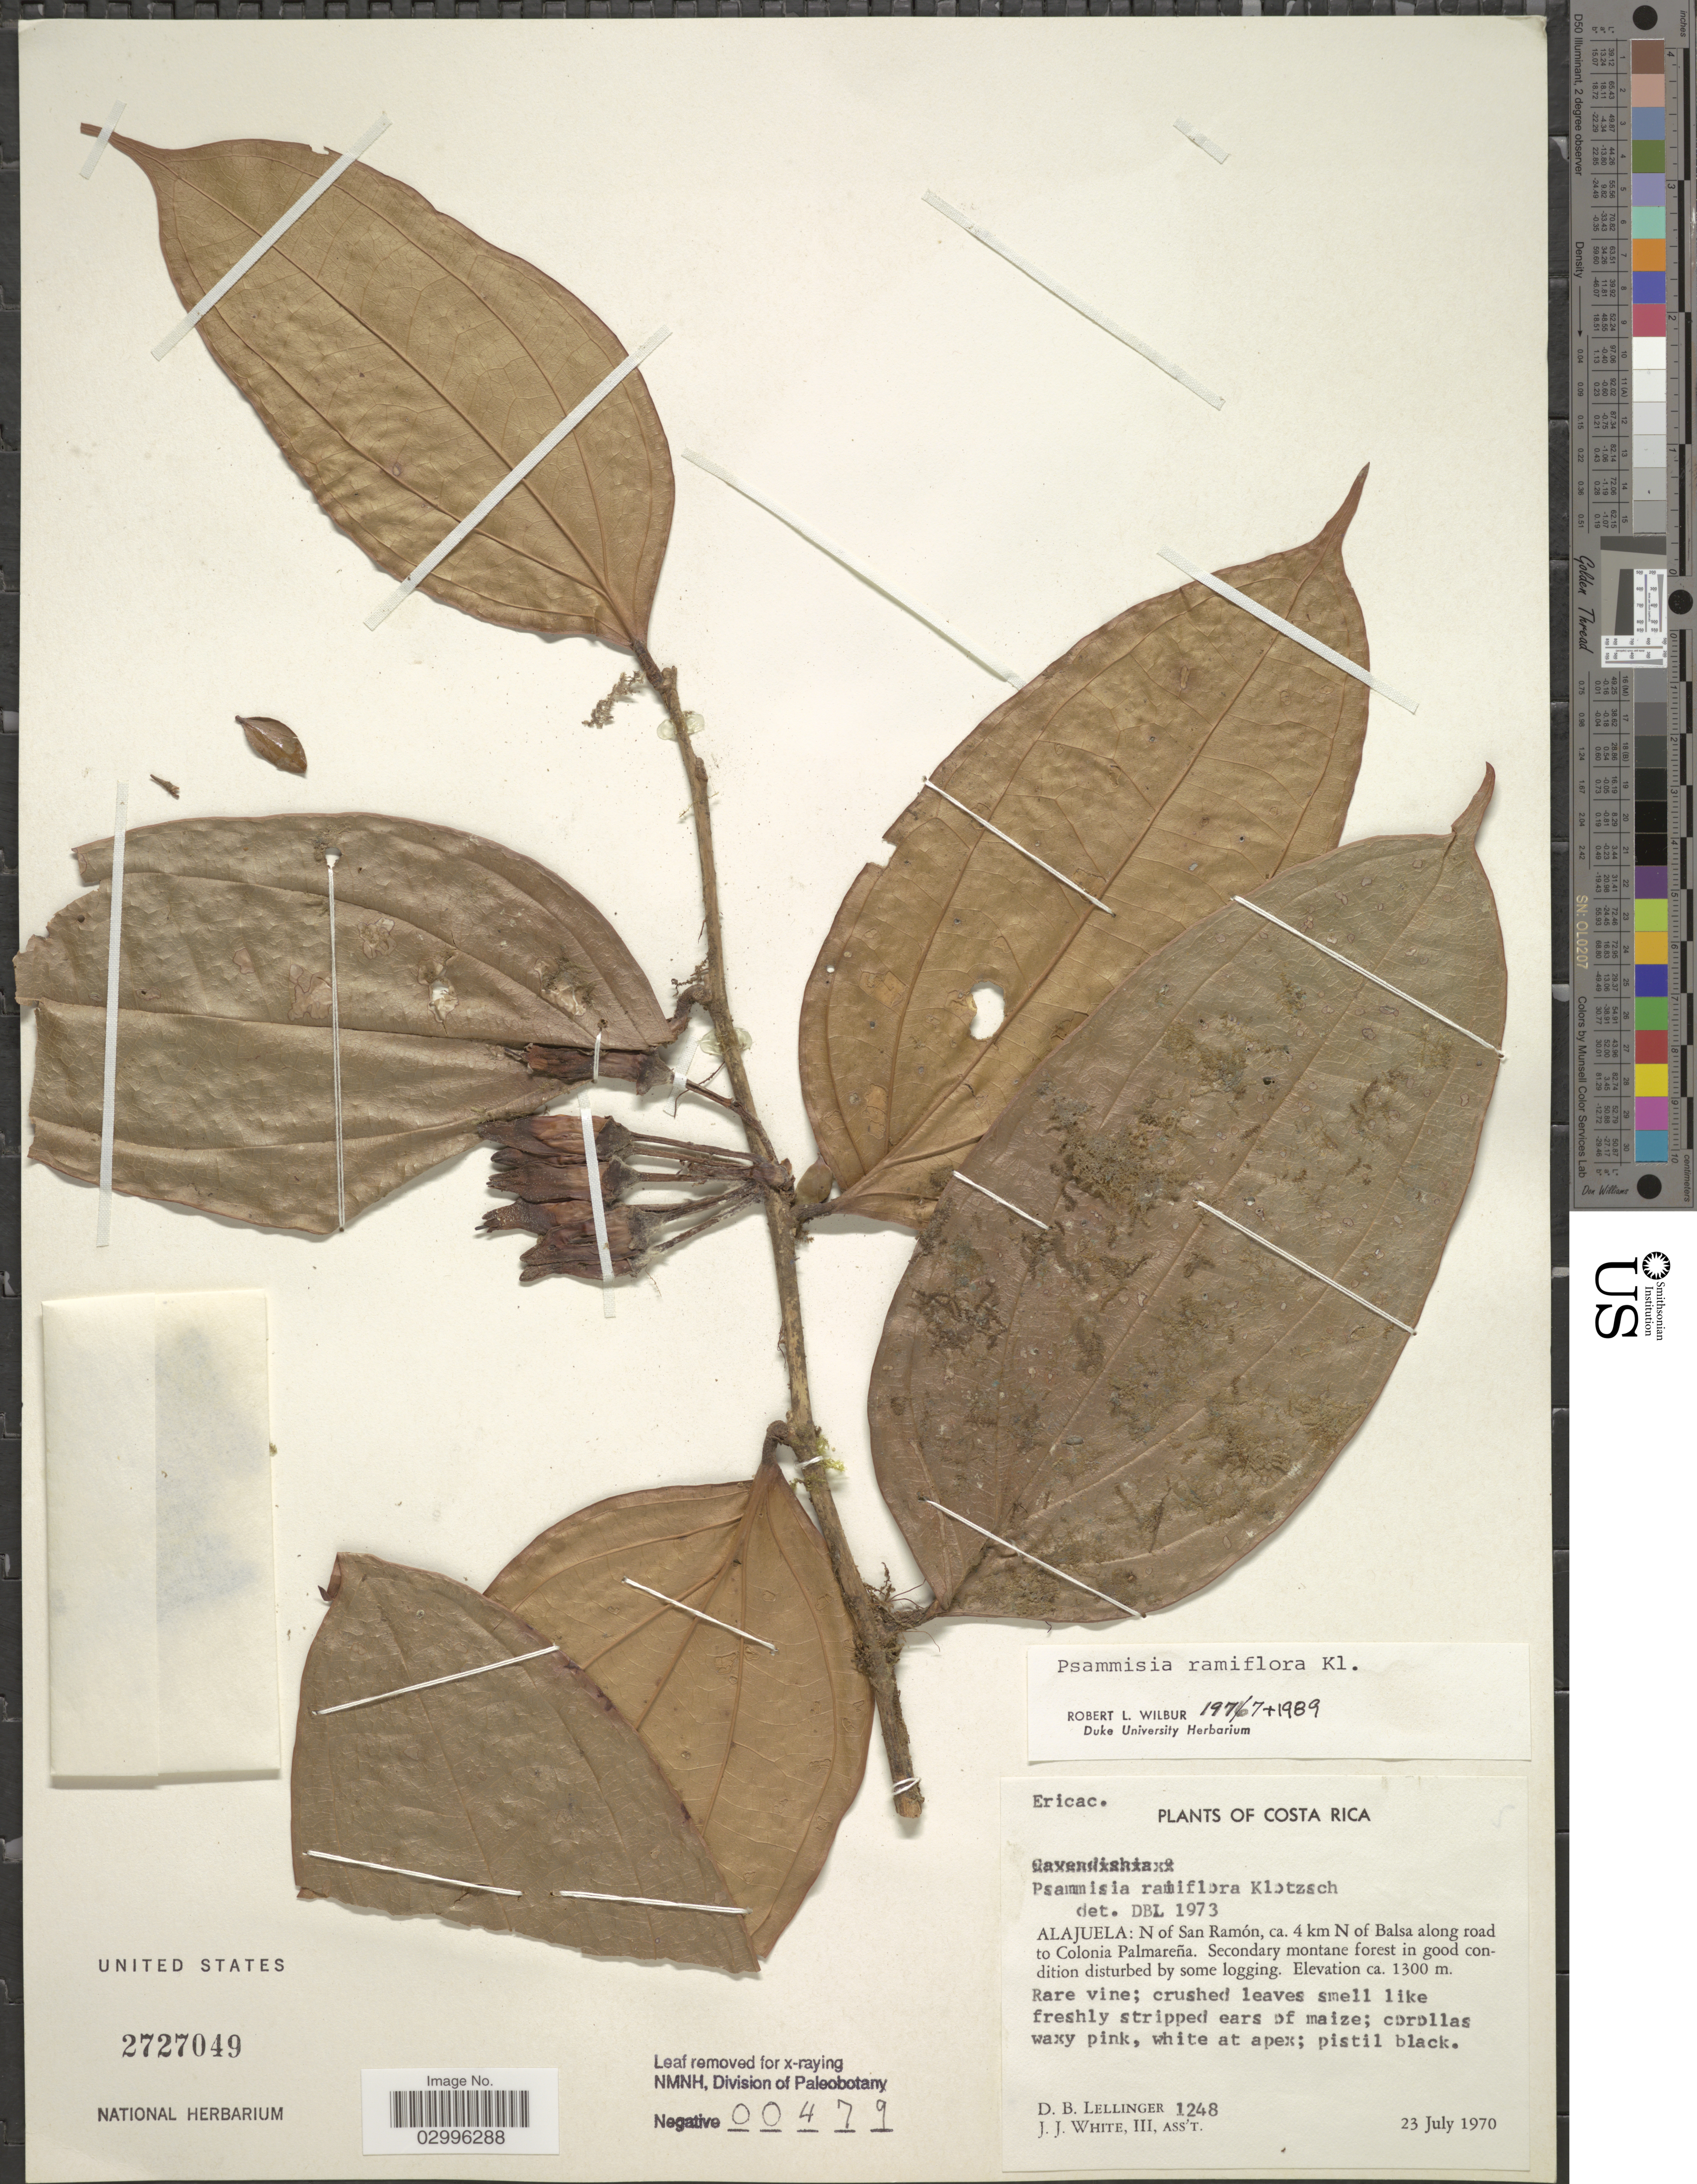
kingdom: Plantae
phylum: Tracheophyta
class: Magnoliopsida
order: Ericales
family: Ericaceae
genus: Psammisia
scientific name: Psammisia ramiflora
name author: Klotzsch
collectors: D. B. Lellinger & J. J. White III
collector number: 1248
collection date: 1970-07-23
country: Costa Rica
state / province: Alajuela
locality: N of San Ramón, ca. 4 km N of Balsa along road to Colonia Palmareña.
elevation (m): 1300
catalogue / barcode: US 2727049